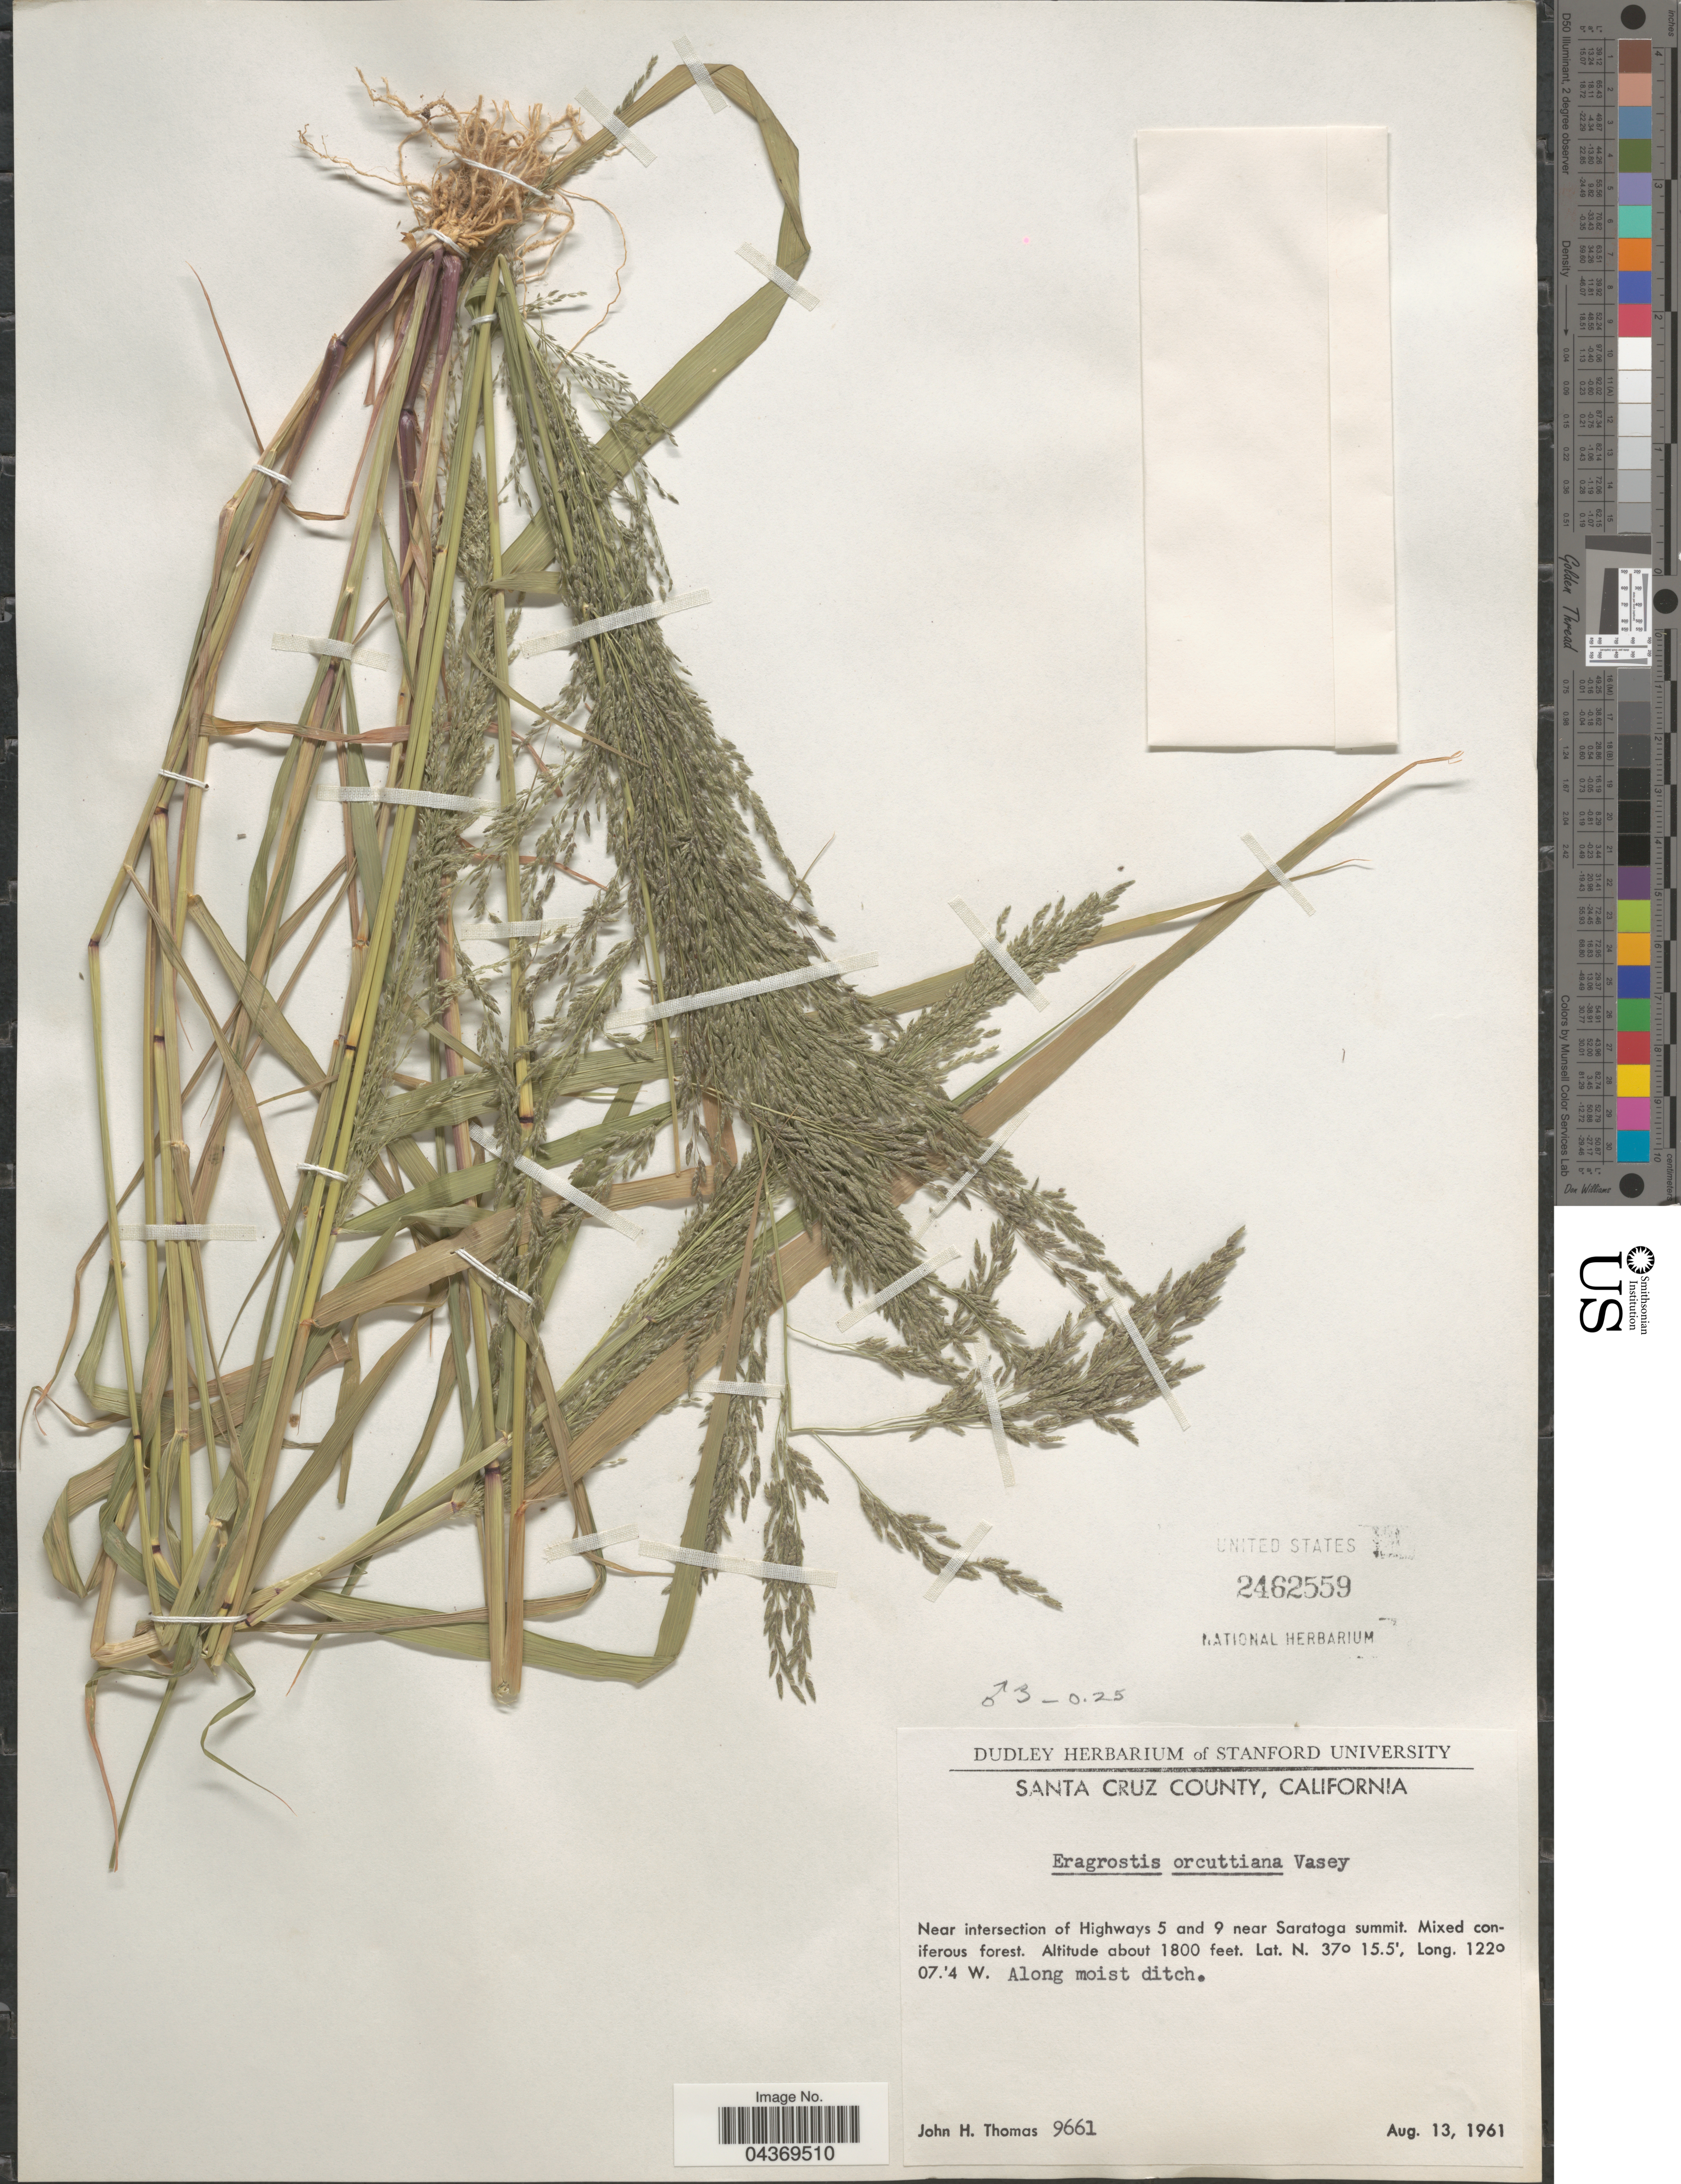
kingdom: Plantae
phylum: Tracheophyta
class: Liliopsida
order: Poales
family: Poaceae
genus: Eragrostis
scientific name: Eragrostis mexicana subsp. virescens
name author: (J. Presl) S.D. Koch & Sánchez Vega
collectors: J. H. Thomas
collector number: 9661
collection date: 1961-08-13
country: United States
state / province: California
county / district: Santa Cruz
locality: Santa Cruz County. Near intersection of Highways 5 and 9 near Saratoga summit.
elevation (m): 549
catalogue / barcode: US 2462559